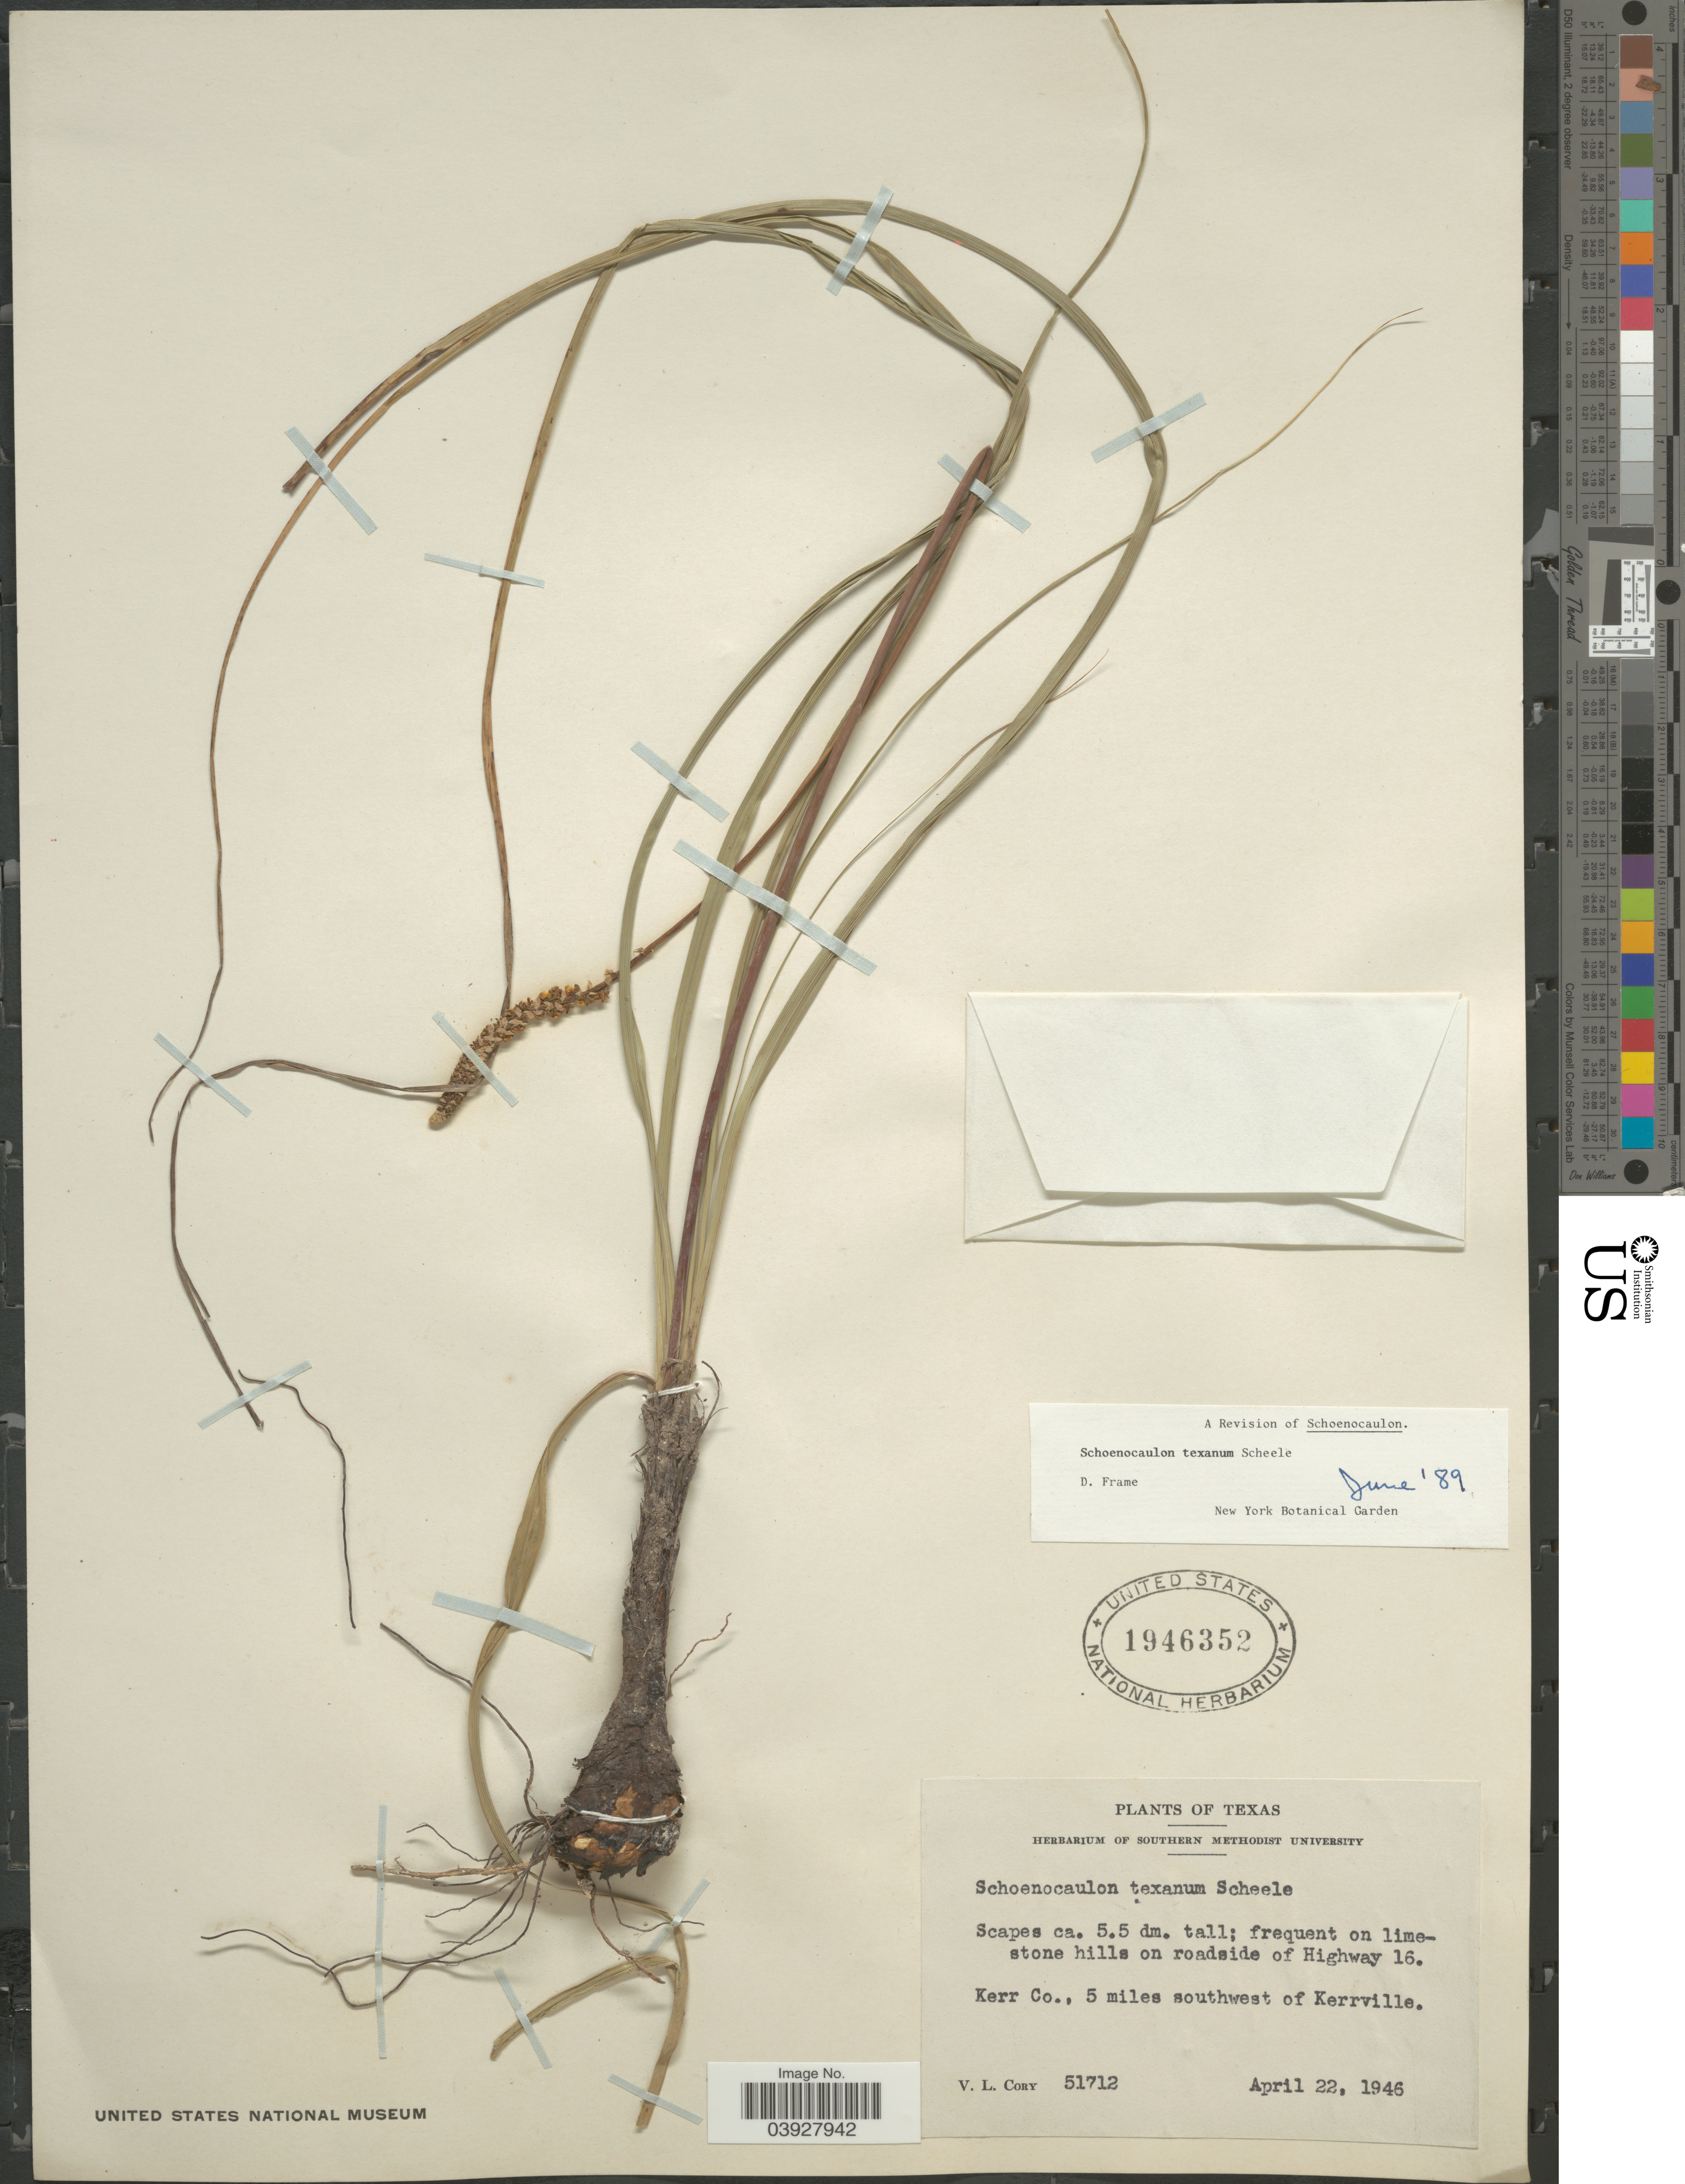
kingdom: Plantae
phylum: Tracheophyta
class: Liliopsida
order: Liliales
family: Melanthiaceae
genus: Schoenocaulon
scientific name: Schoenocaulon texanum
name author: Scheele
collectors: V. Cory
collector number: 51712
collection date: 1946-04-22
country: United States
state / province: Texas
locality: On roadside of Highway 16. Kerr Co., 5 miles southwest of Kerrville.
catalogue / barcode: US 1946352